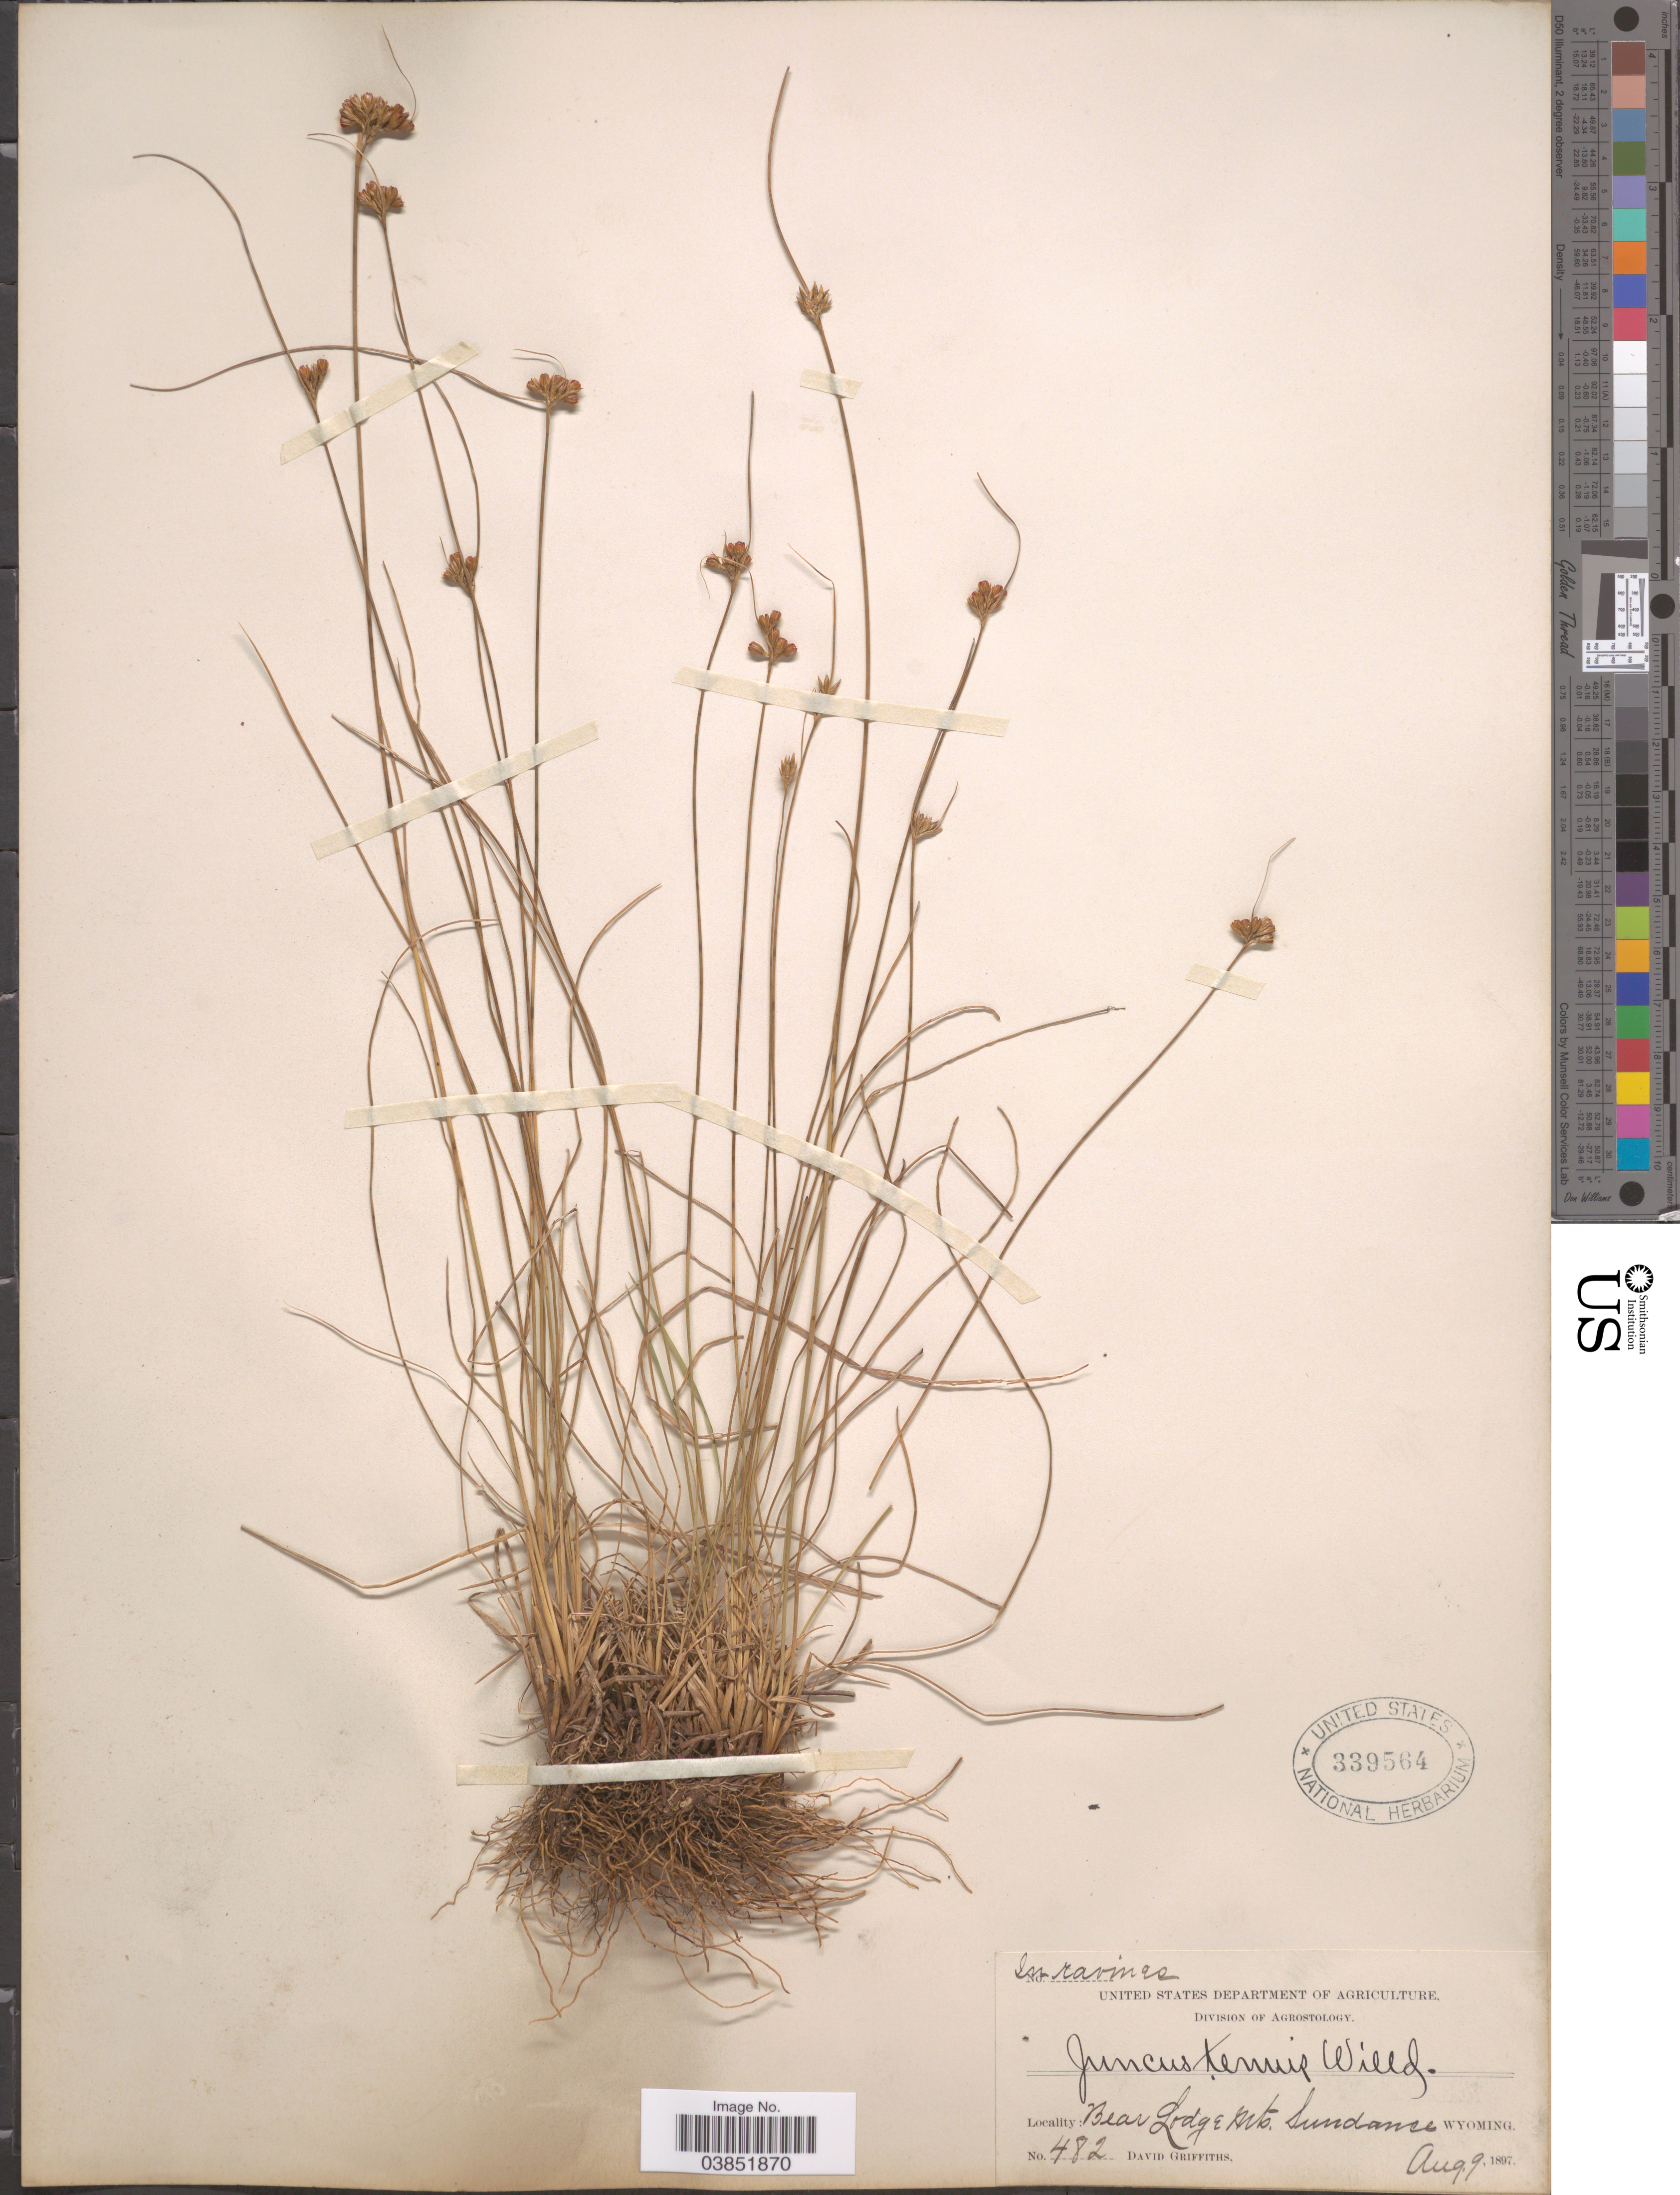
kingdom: Plantae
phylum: Tracheophyta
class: Liliopsida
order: Poales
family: Juncaceae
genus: Juncus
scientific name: Juncus confusus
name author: Coville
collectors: D. Griffiths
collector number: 482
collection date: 1897-08-09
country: United States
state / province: Wyoming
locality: Bear Lodge Mts. Sundance.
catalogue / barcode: US 339564